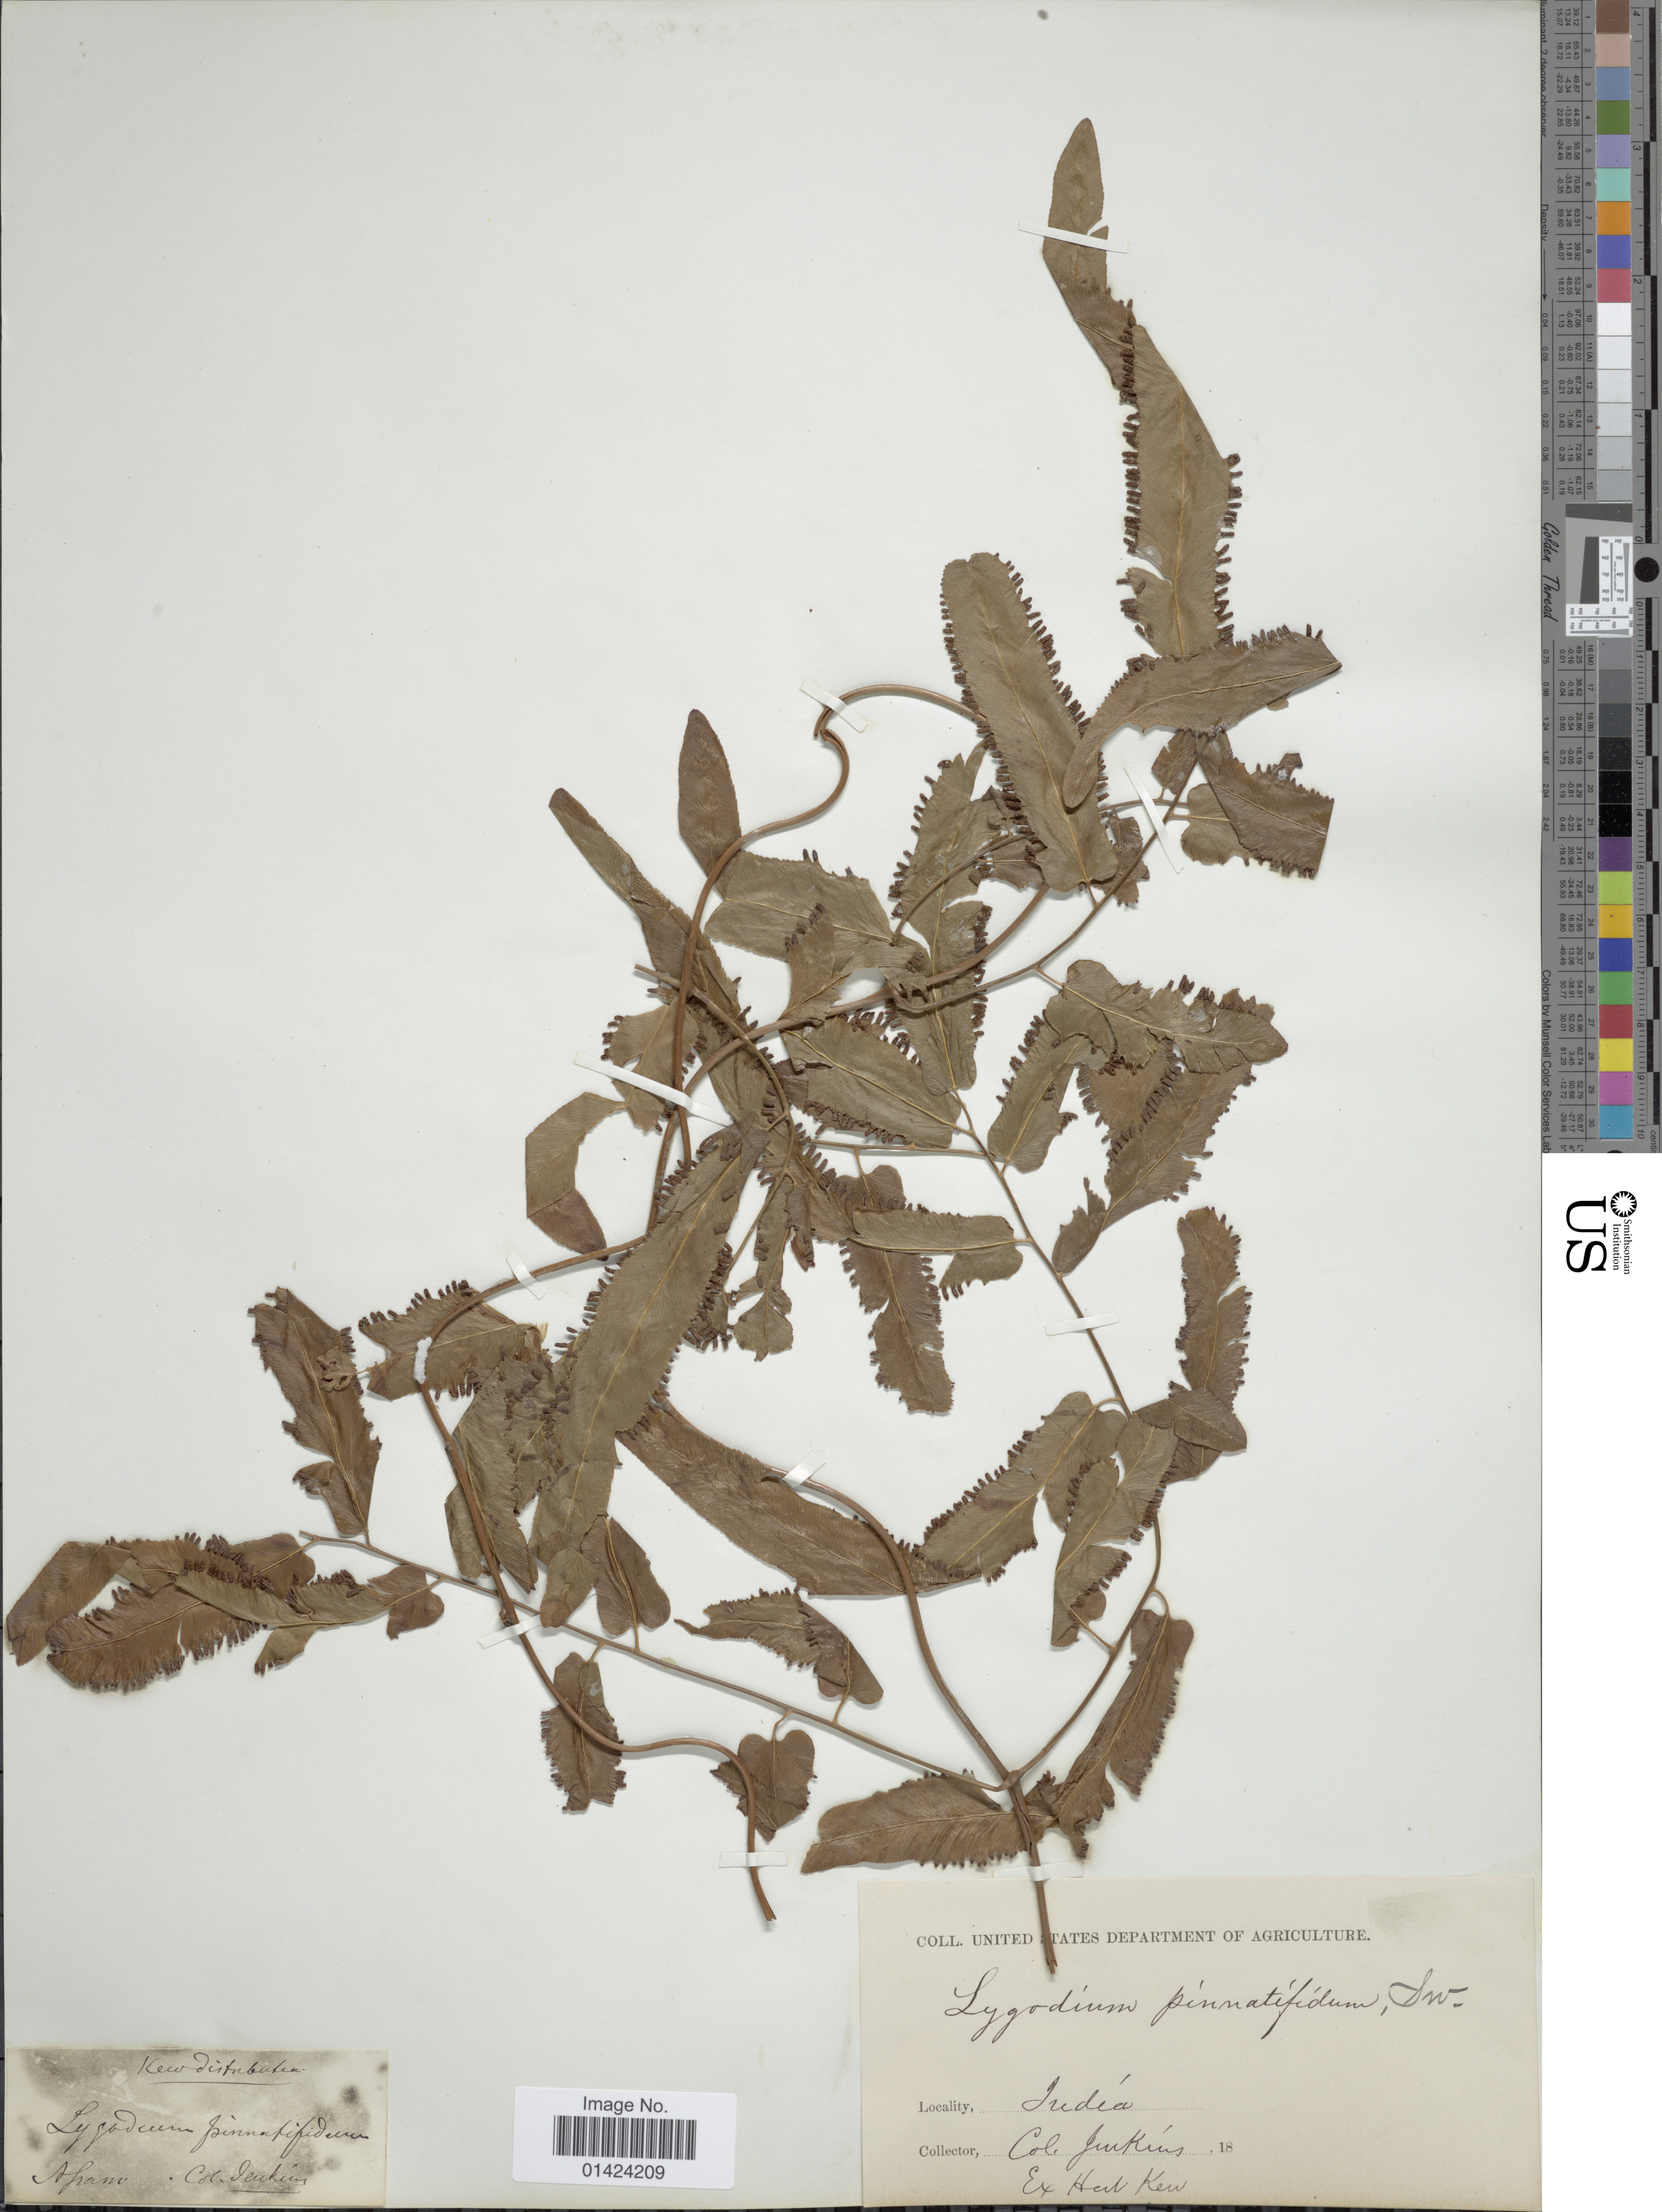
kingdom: Plantae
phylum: Tracheophyta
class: Polypodiopsida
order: Schizaeales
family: Lygodiaceae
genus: Lygodium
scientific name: Lygodium flexuosum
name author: Sw.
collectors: -. Jenkins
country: India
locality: Assam